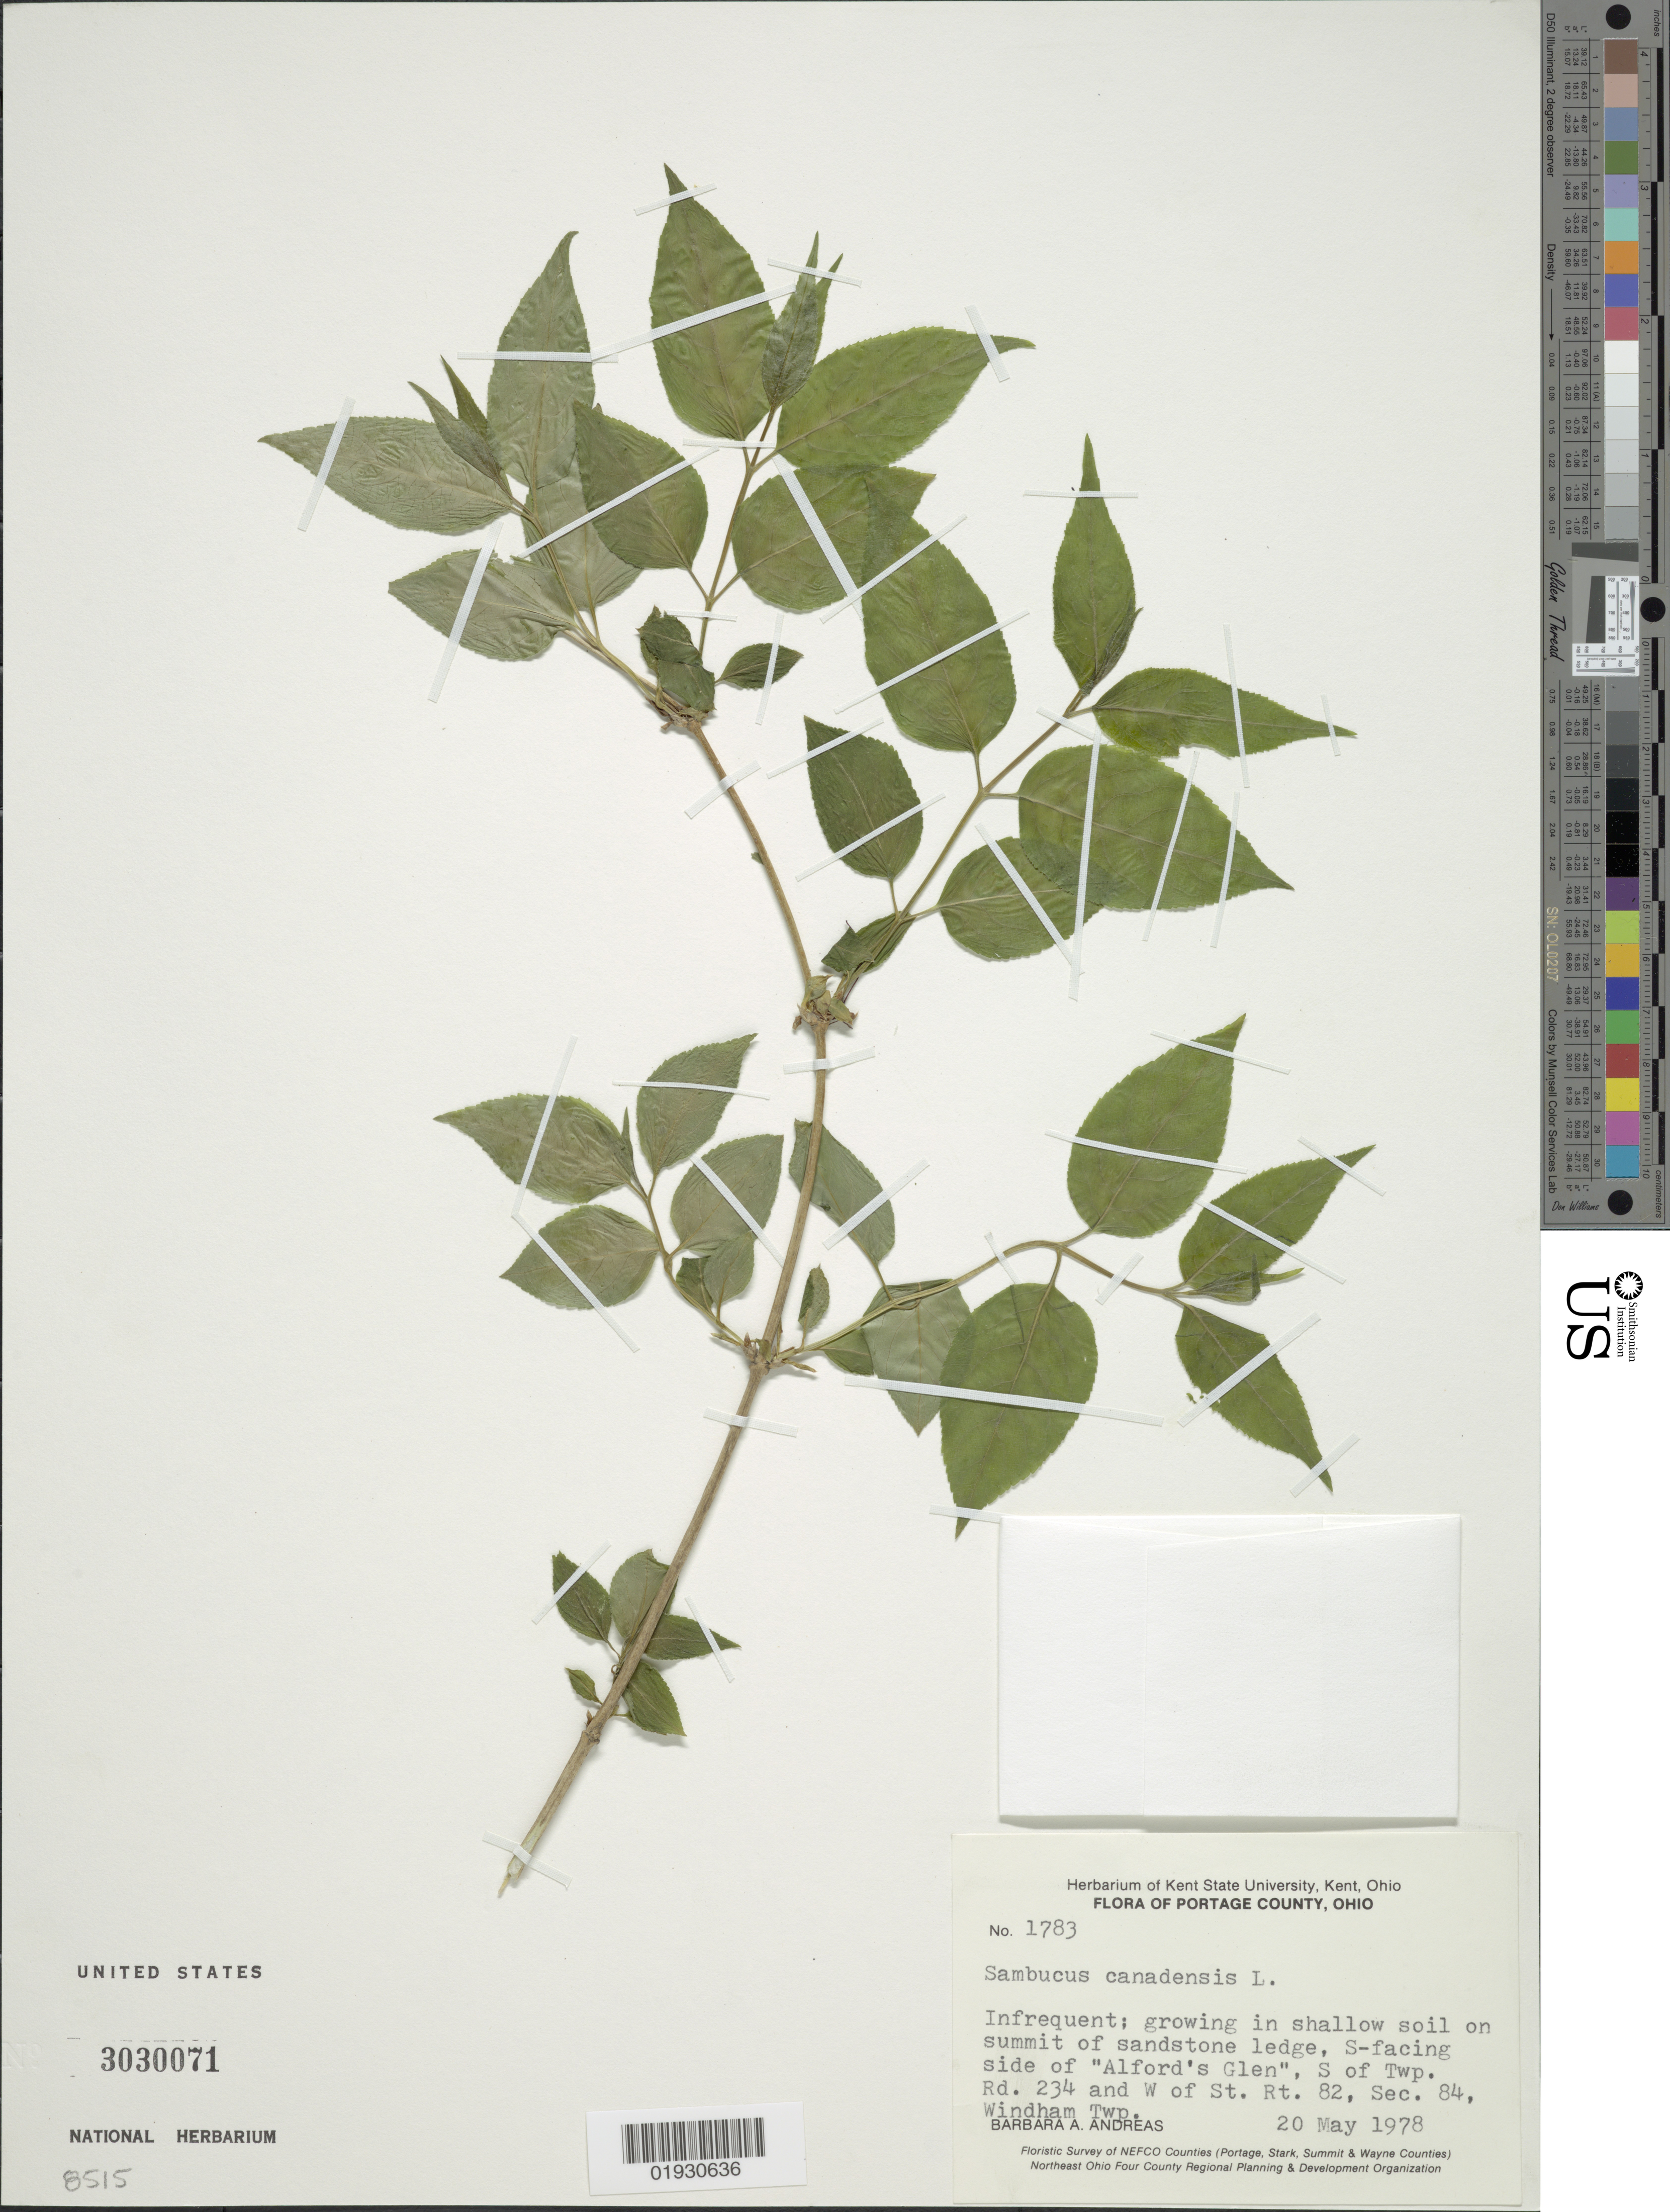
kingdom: Plantae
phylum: Tracheophyta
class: Magnoliopsida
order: Dipsacales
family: Viburnaceae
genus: Sambucus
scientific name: Sambucus canadensis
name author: L.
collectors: B. A. Andreas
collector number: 1783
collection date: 1978-05-20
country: United States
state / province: Ohio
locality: Portage County, S-facing side of "Alford's Glen", S of Twp. Rd. 234 and W of St. Rt. 82, Sec. 84, Windham Twp.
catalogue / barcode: US 3030071